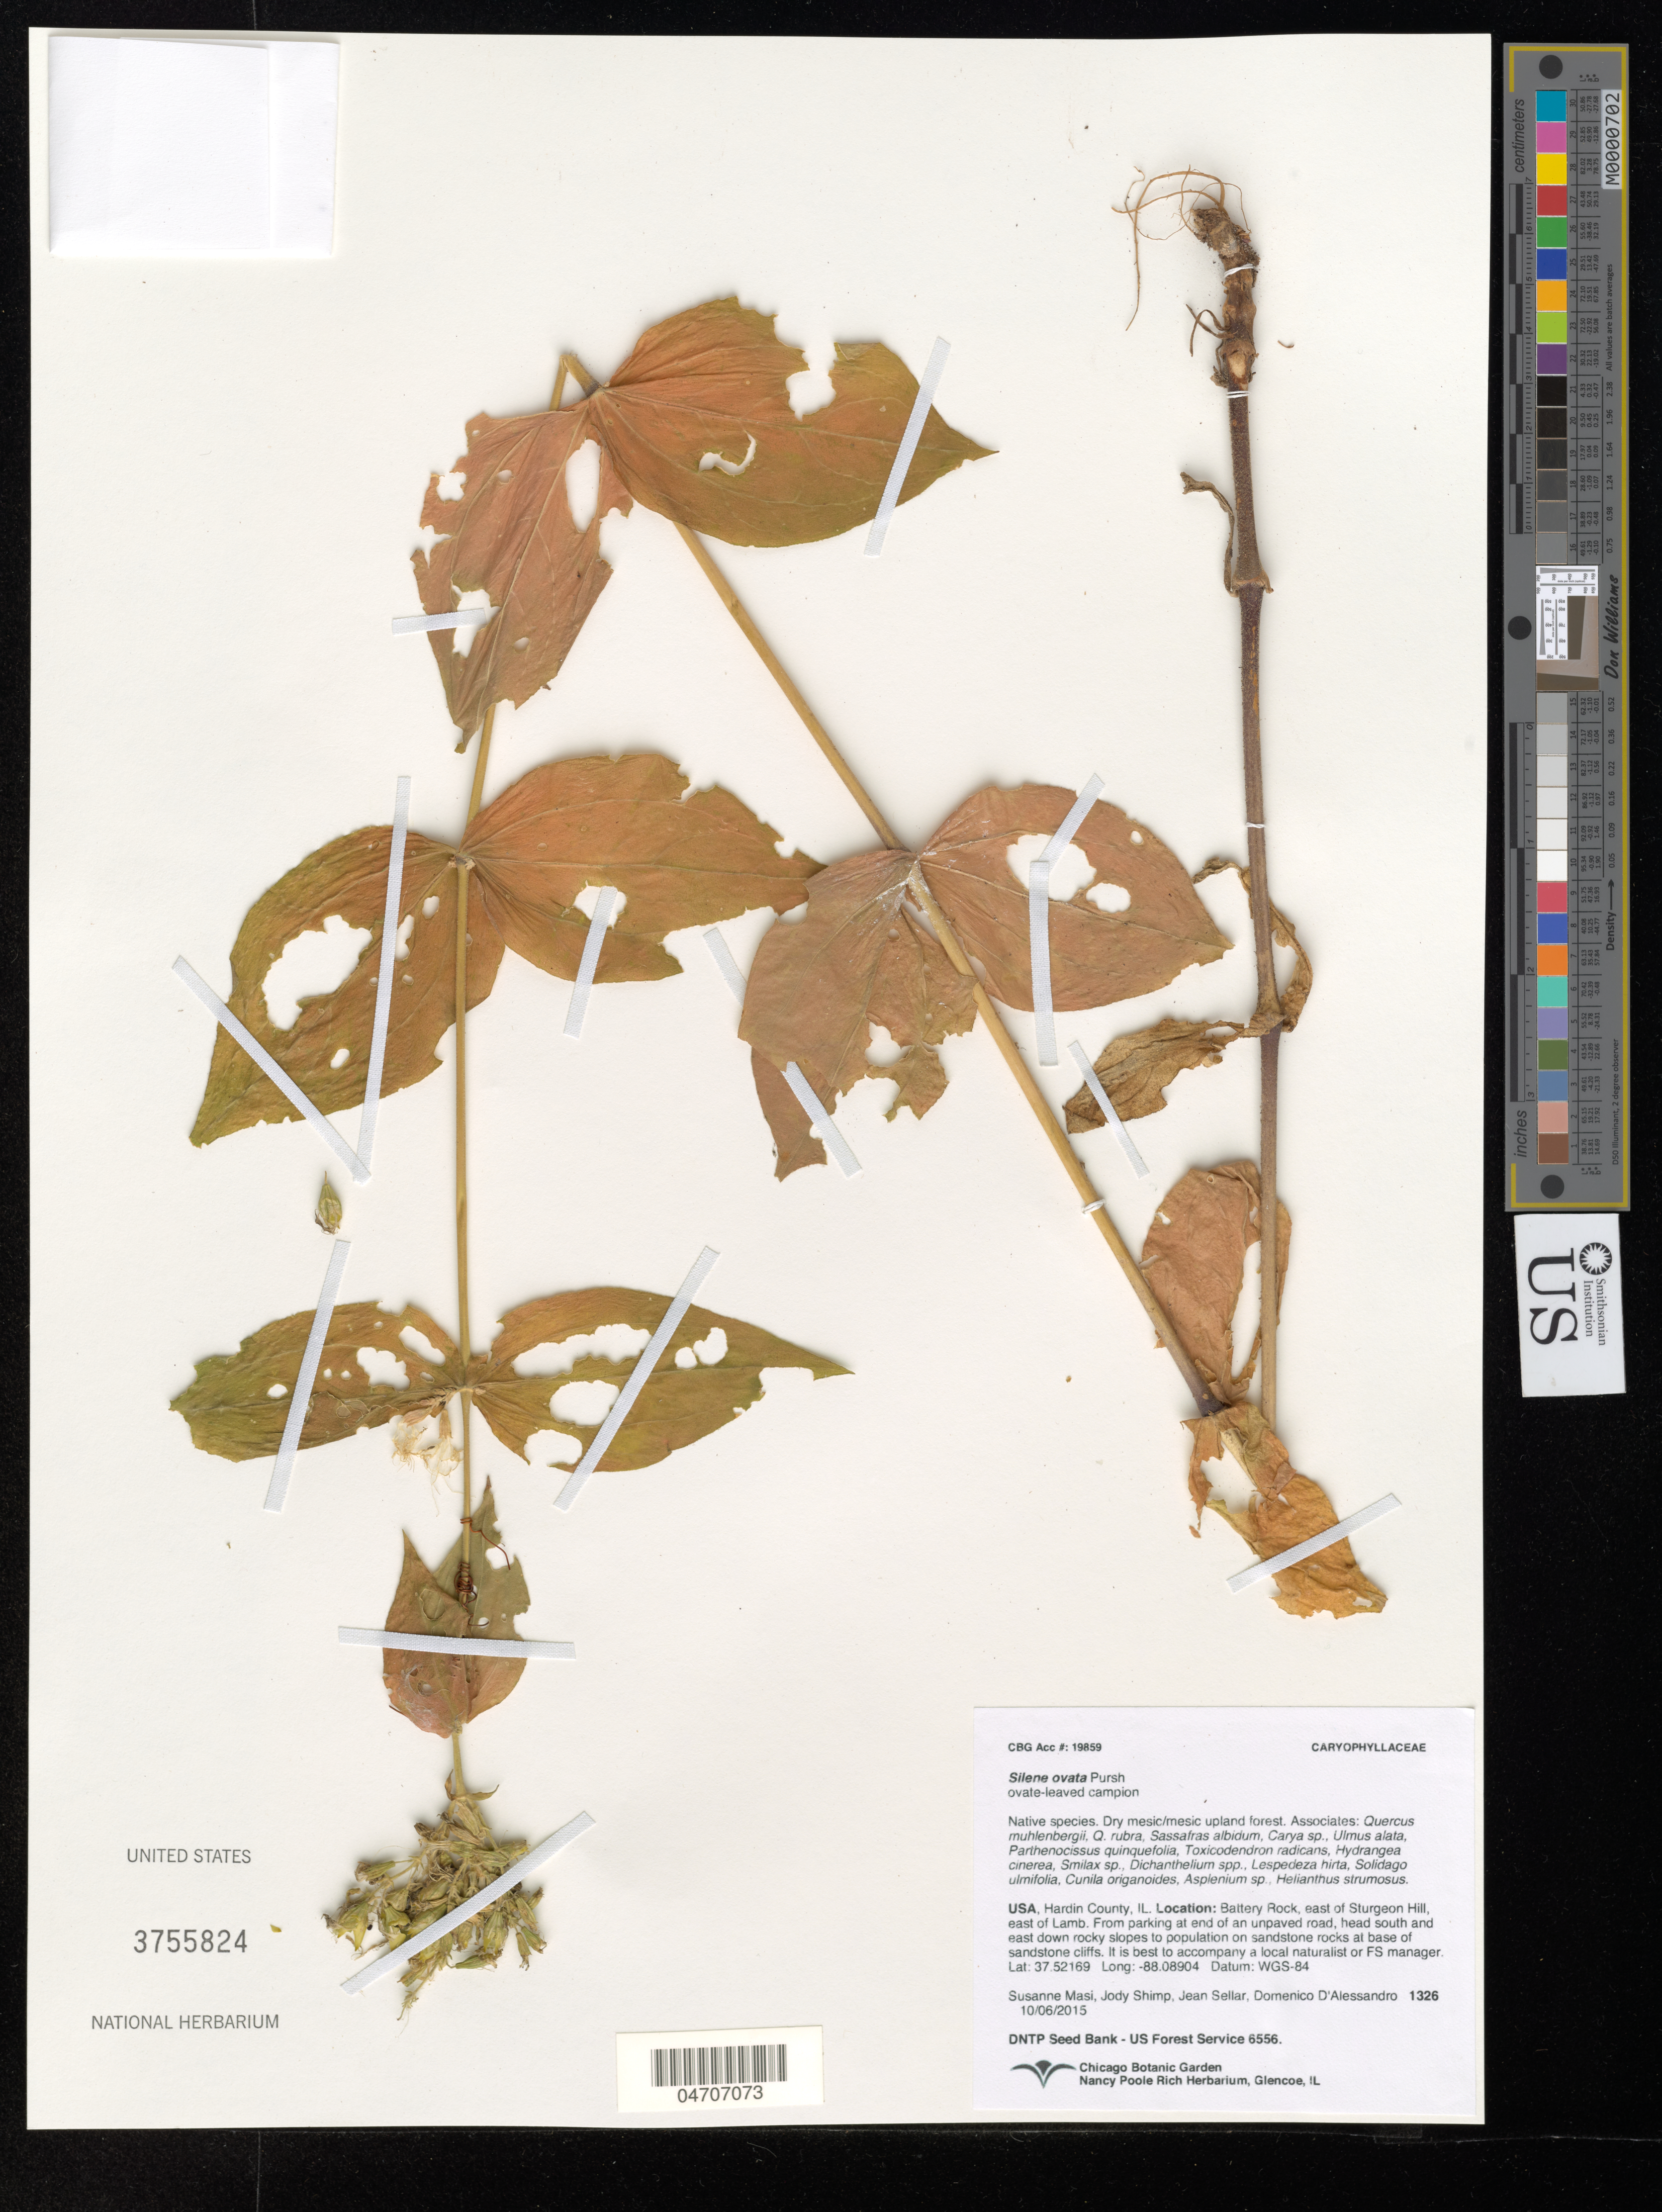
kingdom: Plantae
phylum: Tracheophyta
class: Magnoliopsida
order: Caryophyllales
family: Caryophyllaceae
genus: Silene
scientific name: Silene ovata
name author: Pursh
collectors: S. Masi, A. Lisak, A. Campos-Rocha & D. D'alessandro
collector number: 1326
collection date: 2015-10-06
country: United States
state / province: Illinois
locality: Hardin County. Battery Rock, east of Sturgeon Hill, east of Lamb. From parking at end of an unpaved road, head south and east down rocky slopes to population on a sandstone rocks at base of sandstone cliffs.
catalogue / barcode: US 3755824